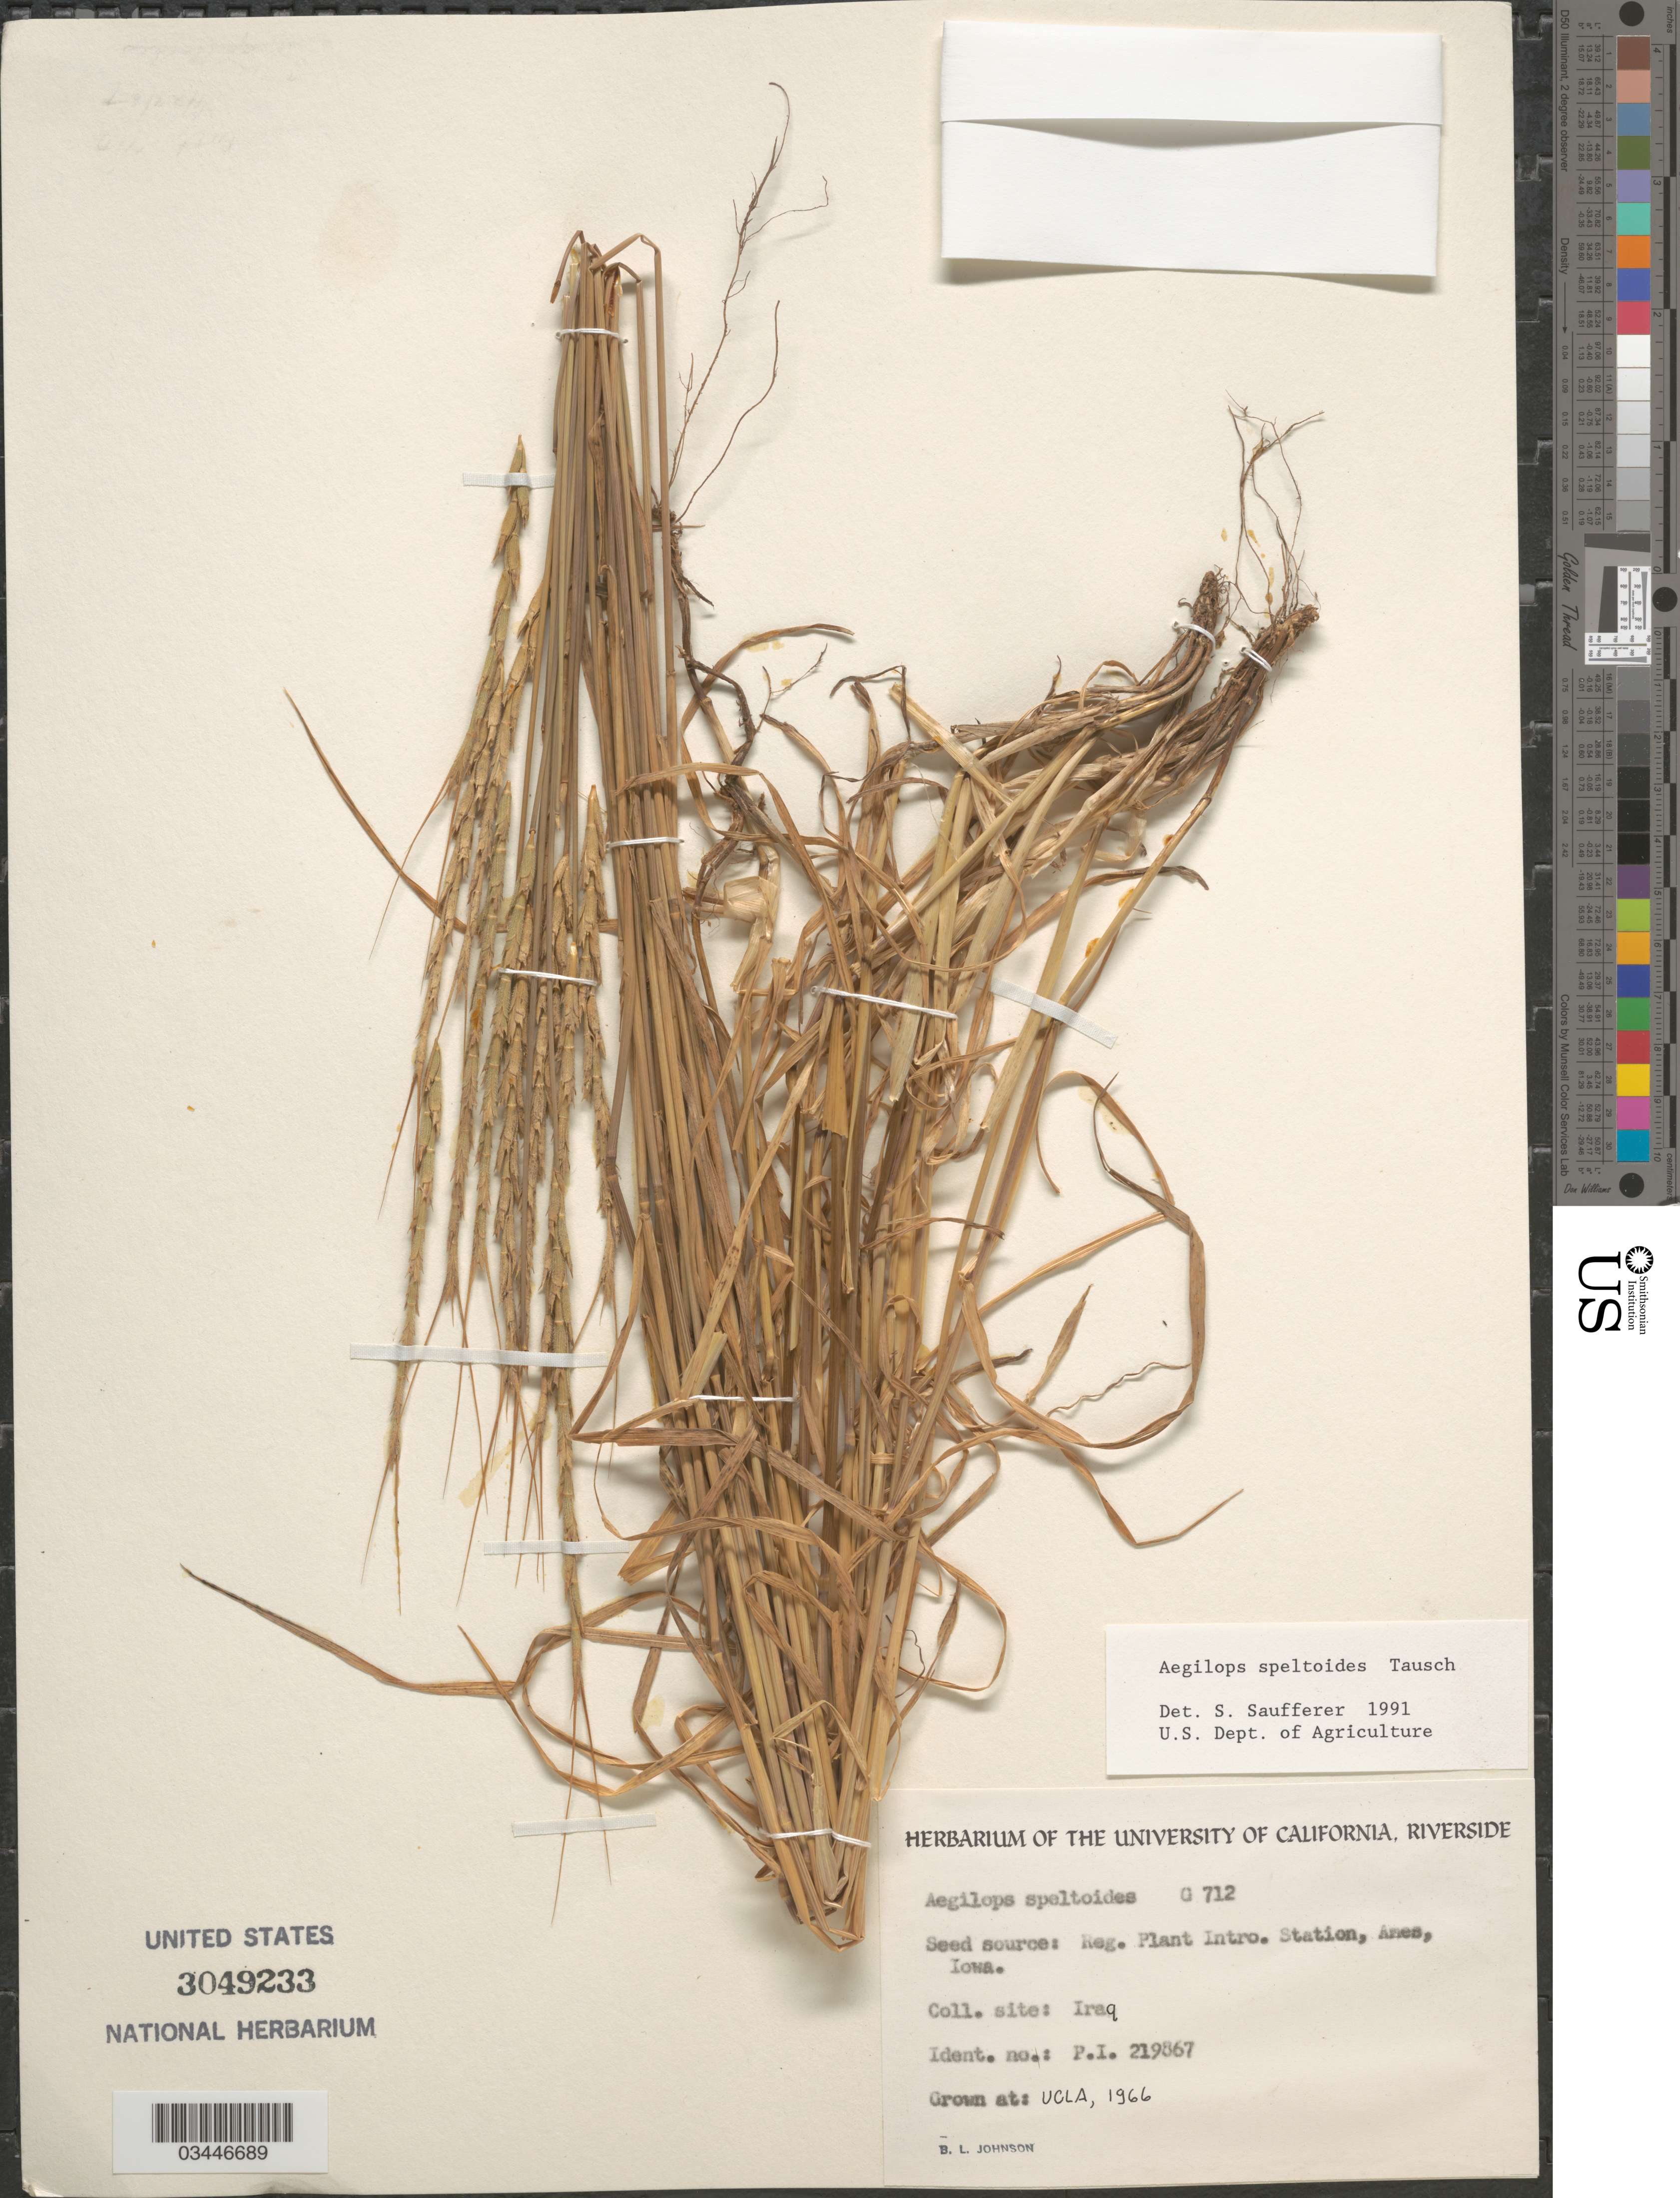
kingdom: Plantae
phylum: Tracheophyta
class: Liliopsida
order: Poales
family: Poaceae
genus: Aegilops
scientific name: Aegilops speltoides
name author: Tausch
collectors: B. Johnson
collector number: G712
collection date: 1966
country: United States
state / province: California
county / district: Los Angeles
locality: UCLA.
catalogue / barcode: US 3049233